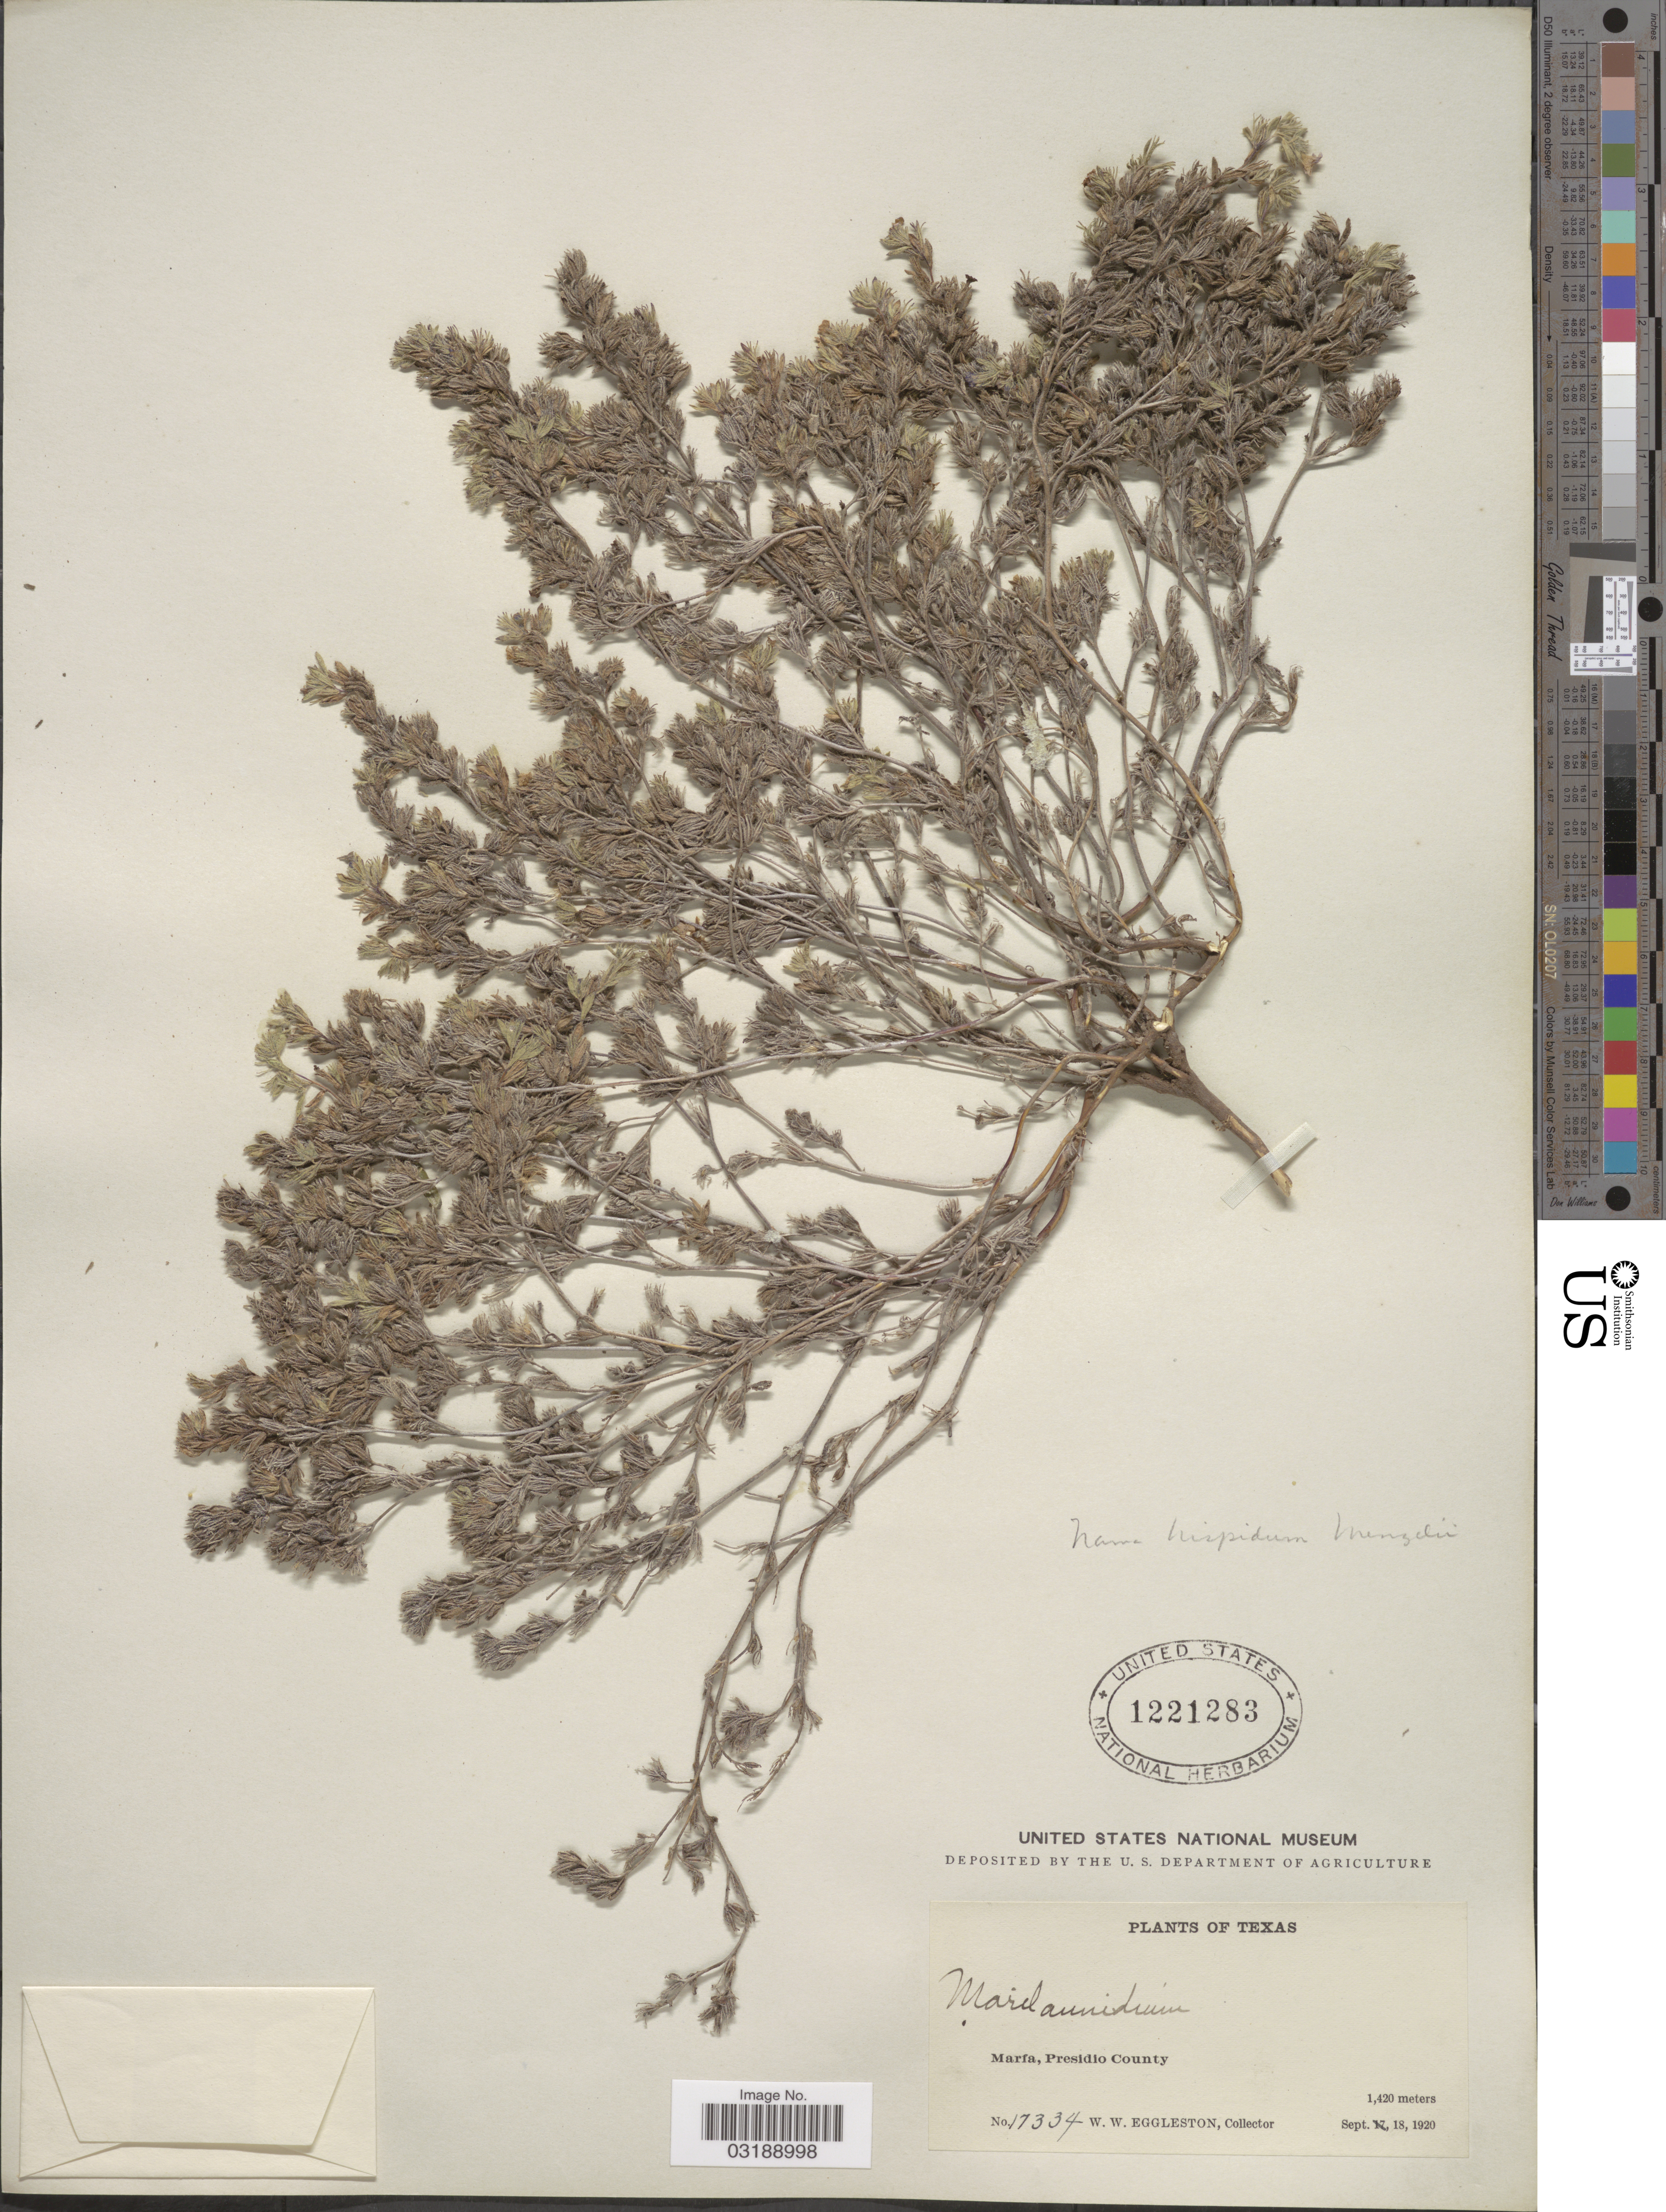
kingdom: Plantae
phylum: Tracheophyta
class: Magnoliopsida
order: Boraginales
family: Namaceae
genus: Nama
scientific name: Nama hispida var. mentzelii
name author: Brand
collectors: W. W. Eggleston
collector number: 17334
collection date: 1920-09-18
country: United States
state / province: Texas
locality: Marfa, Presidio County.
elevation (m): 1420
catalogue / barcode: US 1221283